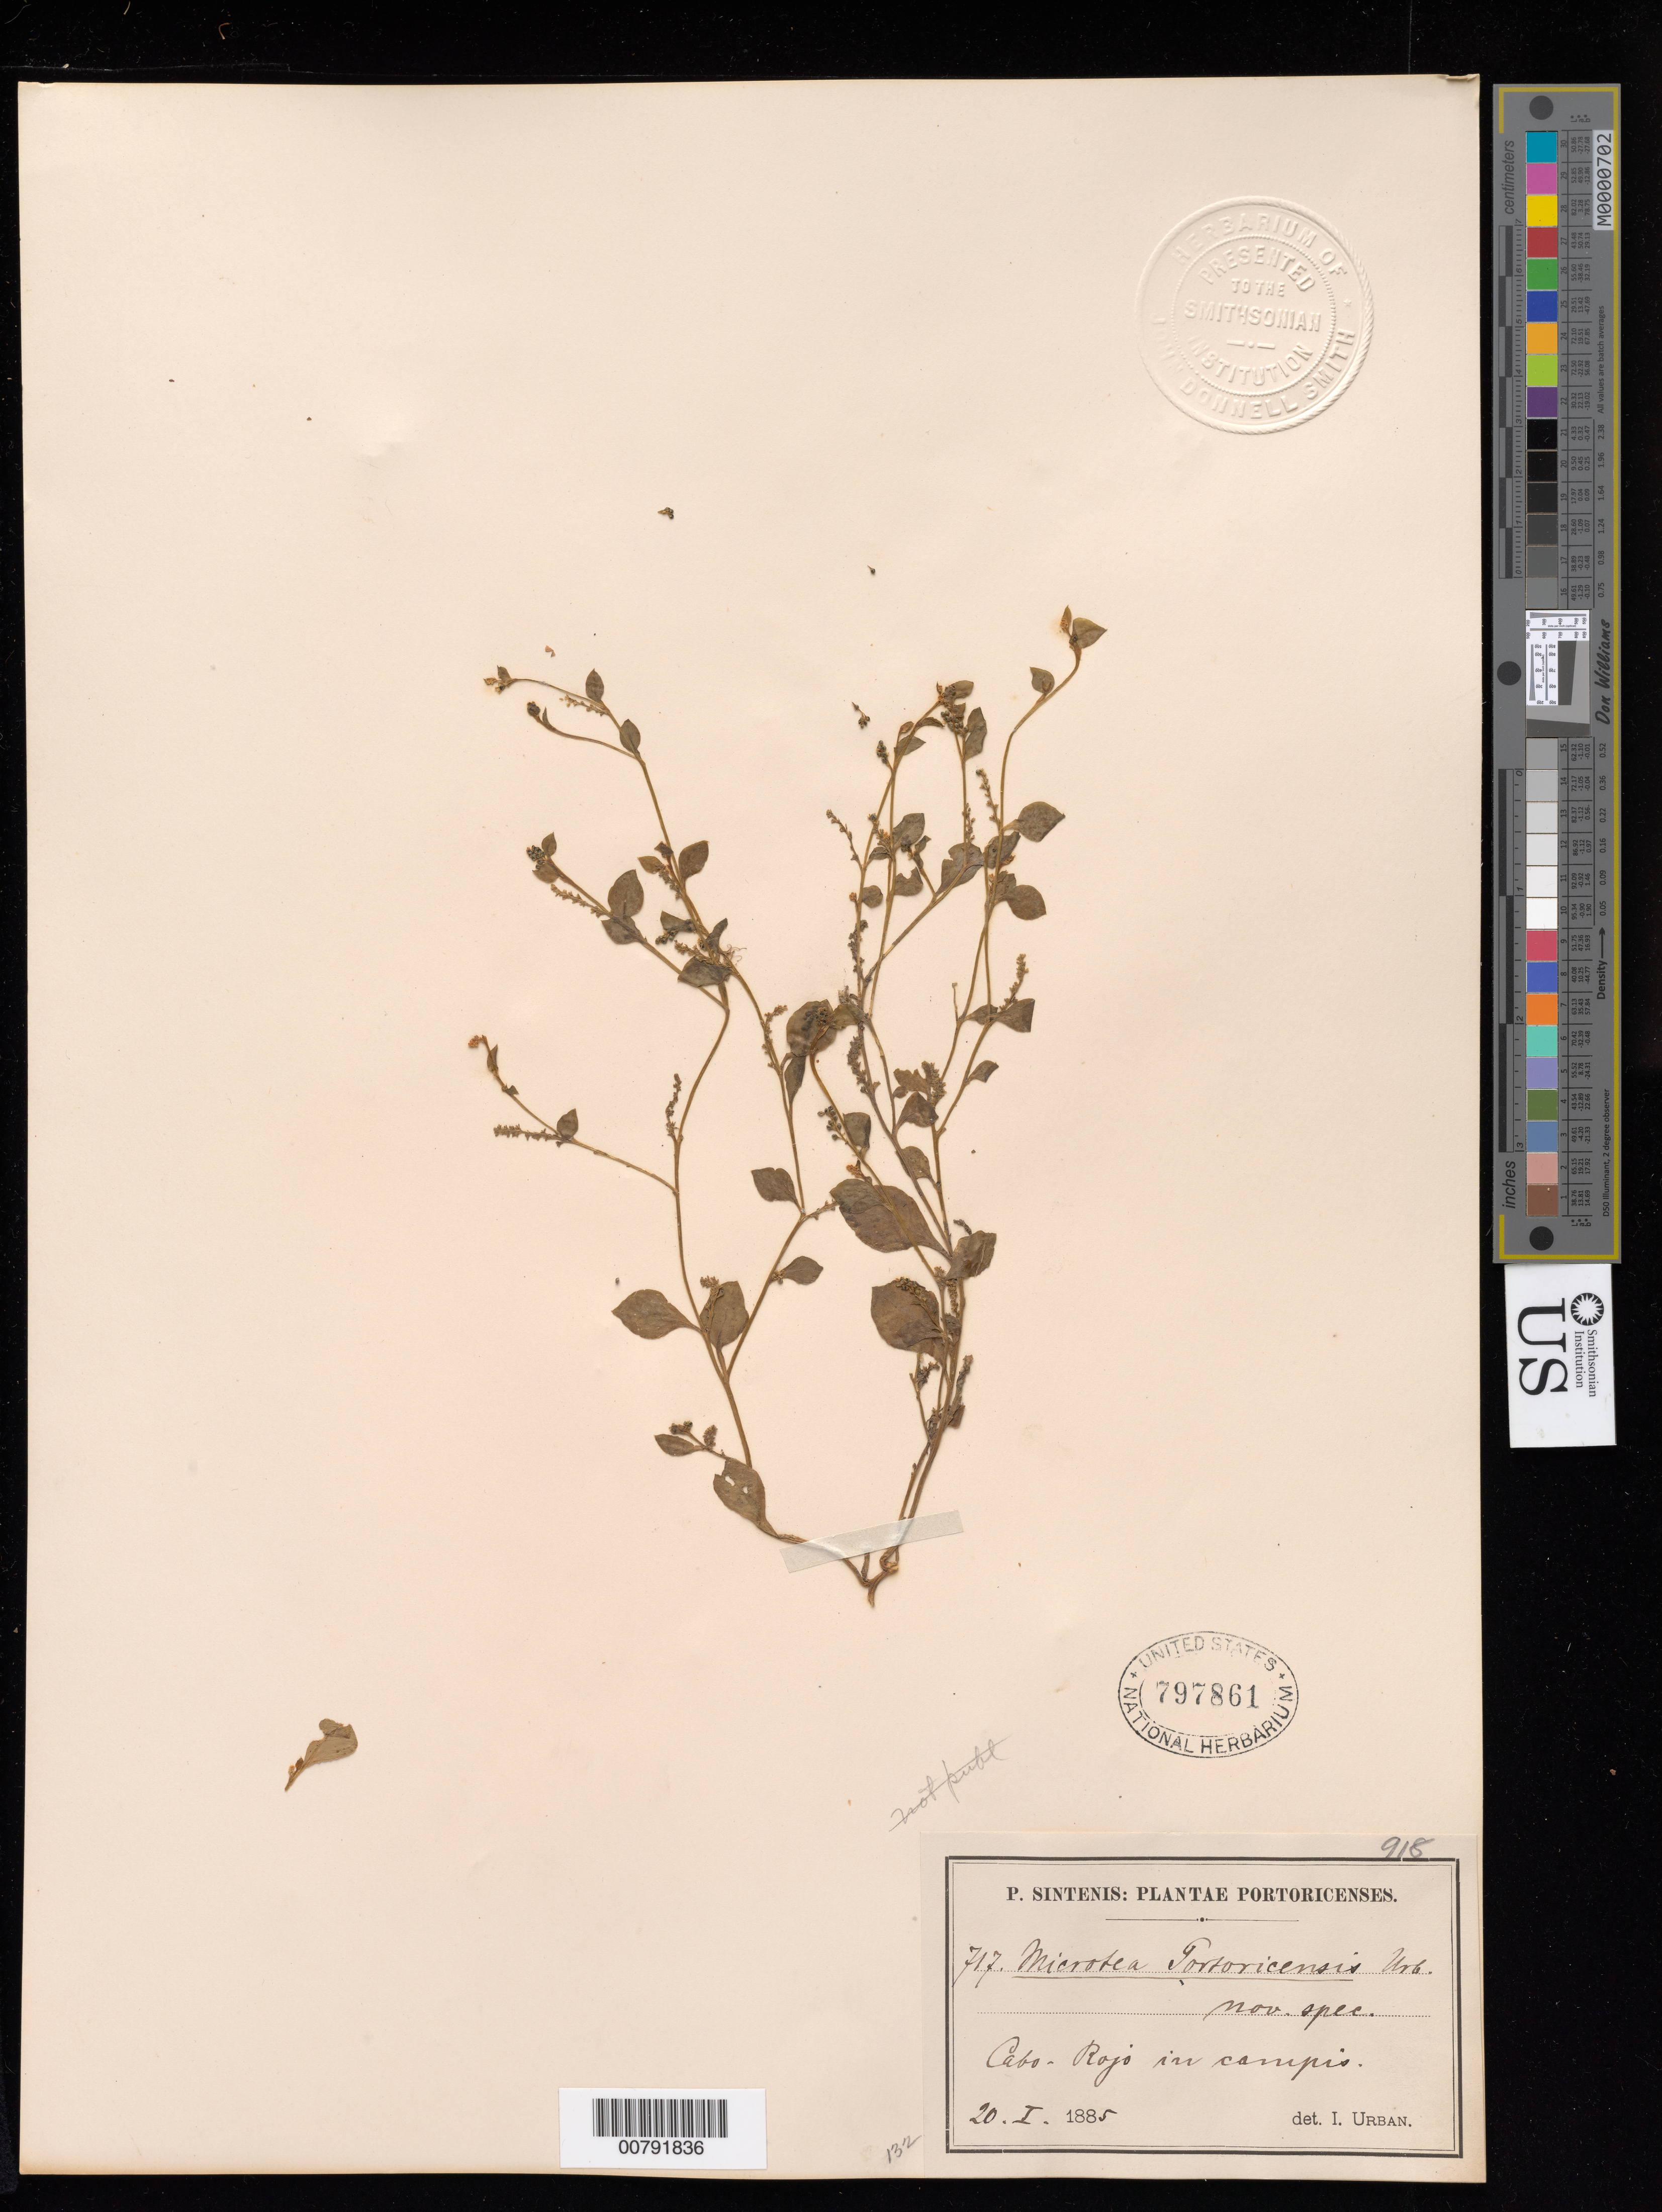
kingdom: Plantae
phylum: Tracheophyta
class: Magnoliopsida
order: Caryophyllales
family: Microteaceae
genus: Microtea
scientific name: Microtea portoricensis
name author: Urb.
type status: Type Collection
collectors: P. Sintenis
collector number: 717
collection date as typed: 20 Jan 1885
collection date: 1885-01-20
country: Puerto Rico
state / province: Cabo Rojo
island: Puerto Rico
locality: Cabo Rojo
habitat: In campis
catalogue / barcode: US 797861